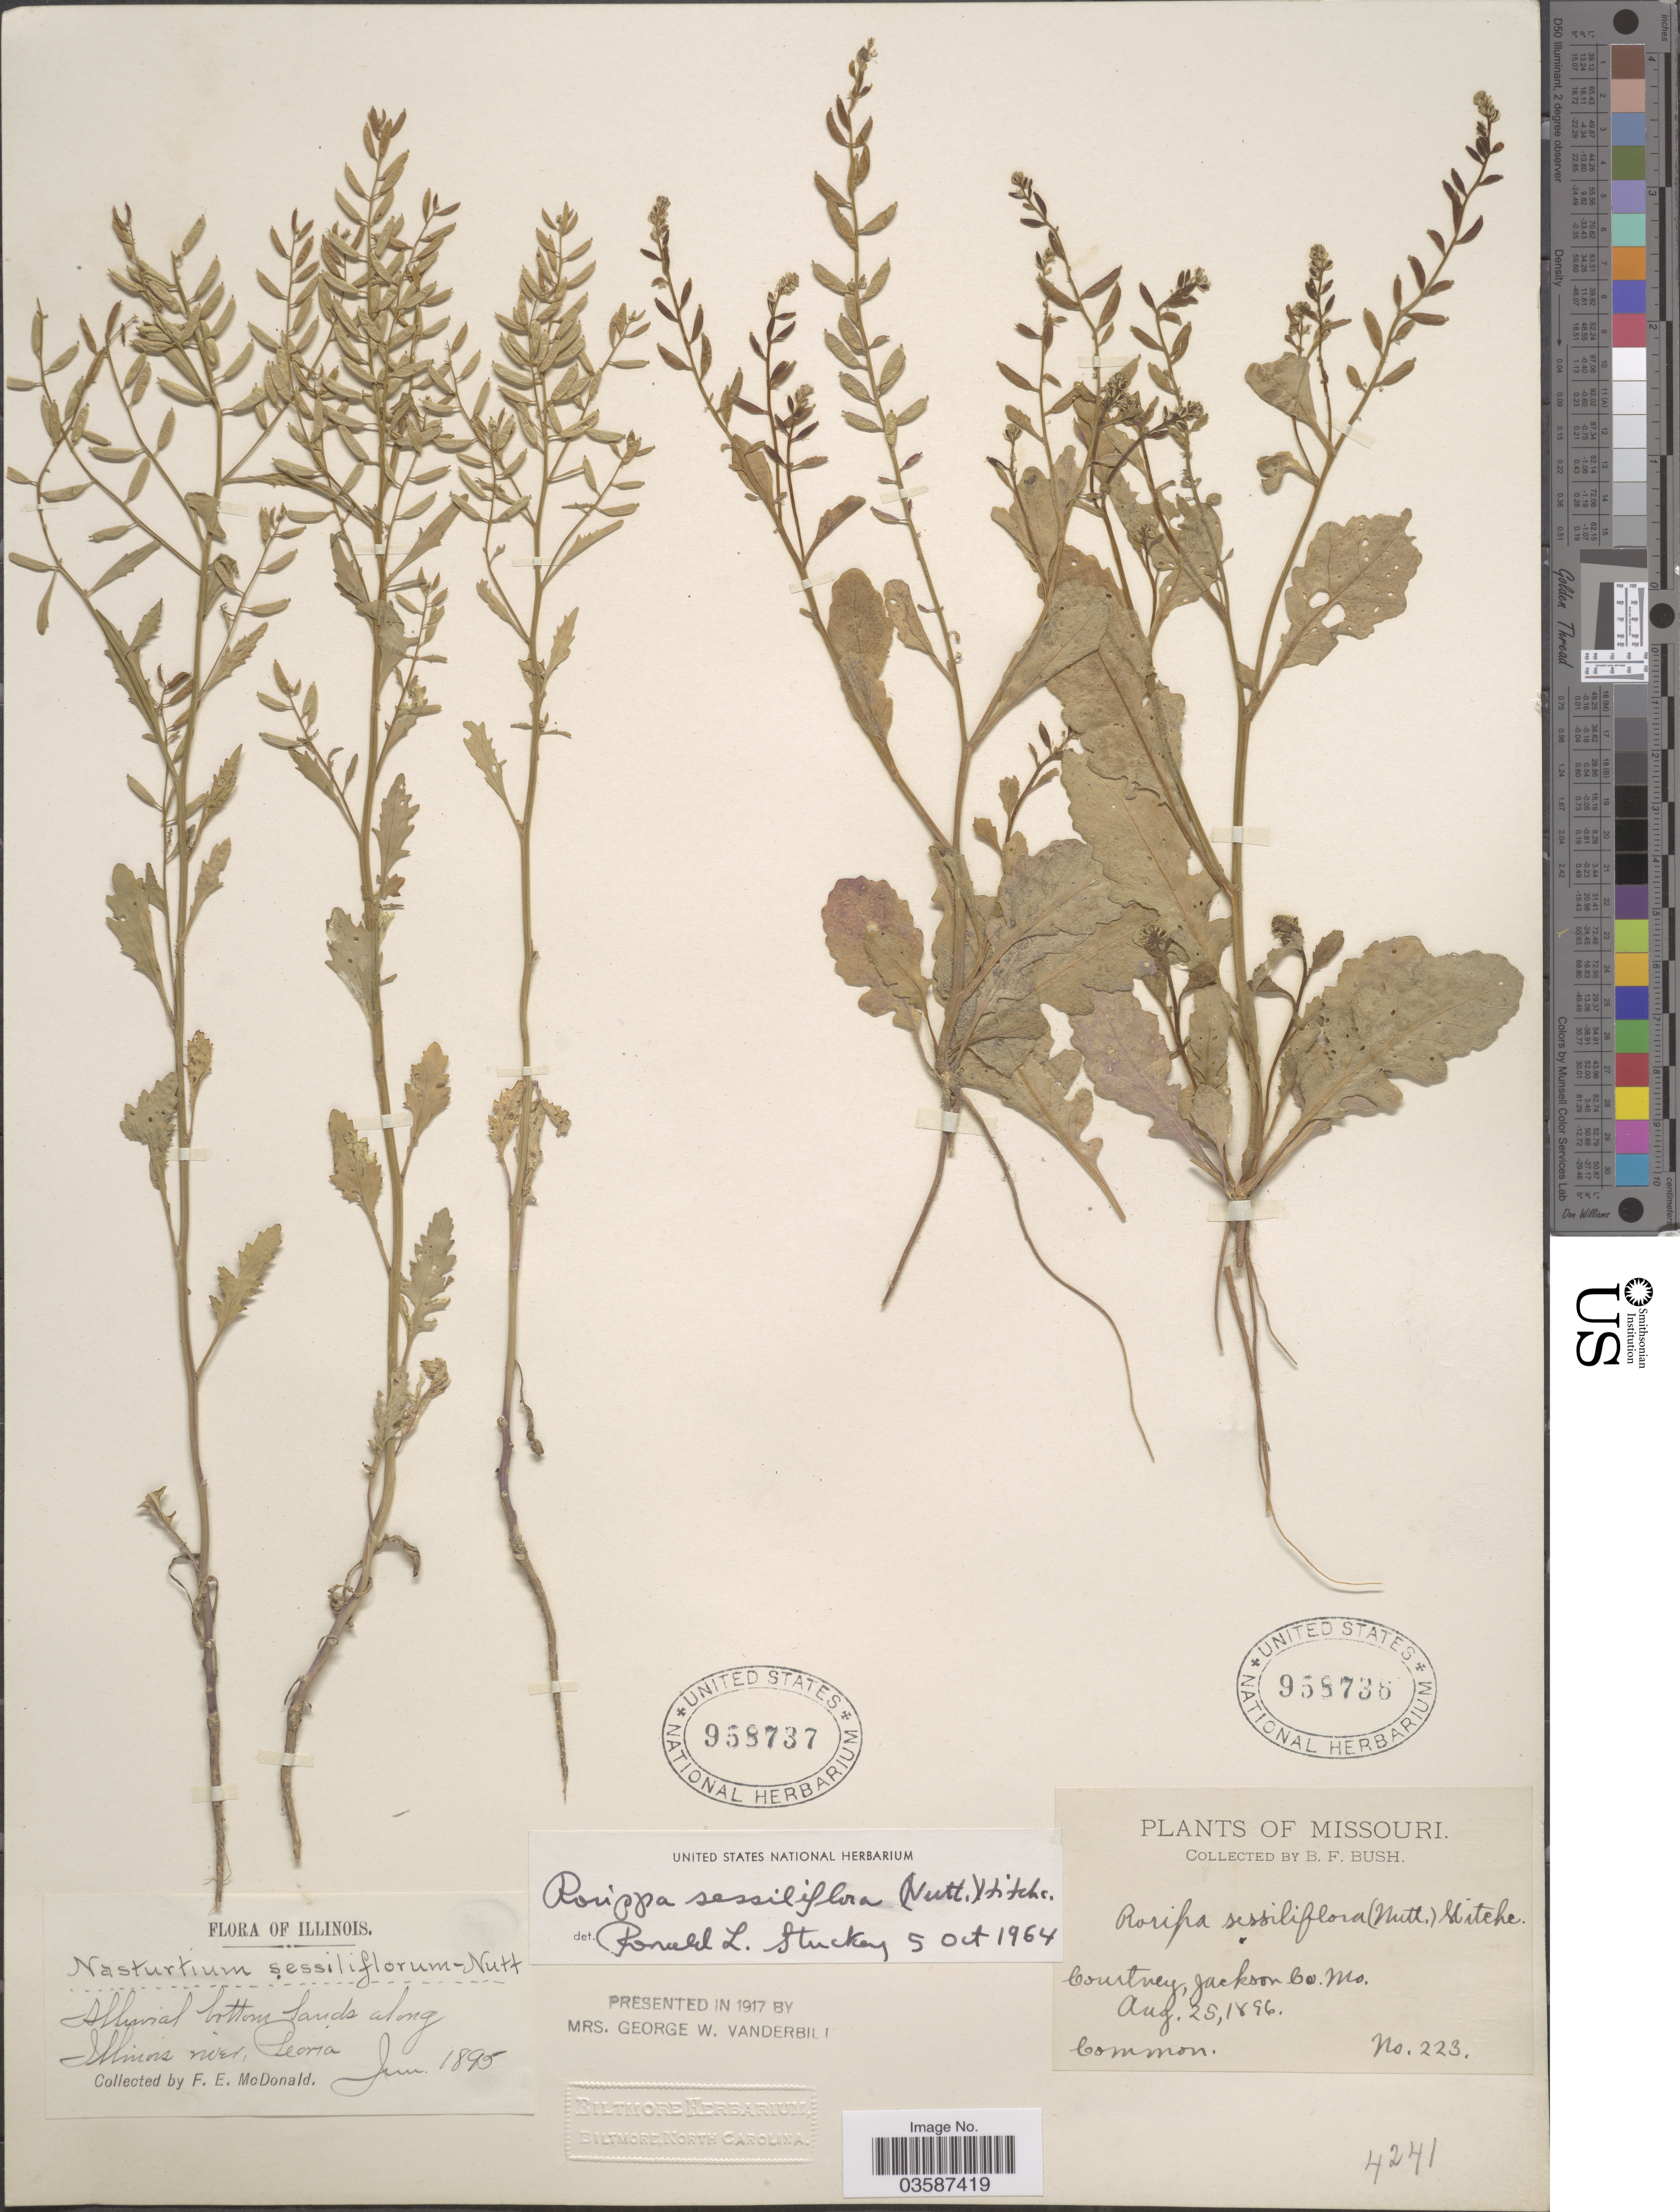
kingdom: Plantae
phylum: Tracheophyta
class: Magnoliopsida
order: Brassicales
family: Brassicaceae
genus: Rorippa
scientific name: Rorippa sessiliflora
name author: (Nutt.) Hitchc.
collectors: B. F. Bush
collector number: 223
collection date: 1896-08-25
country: United States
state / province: Missouri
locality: Courtney, Jackson Co.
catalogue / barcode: US 958738-2